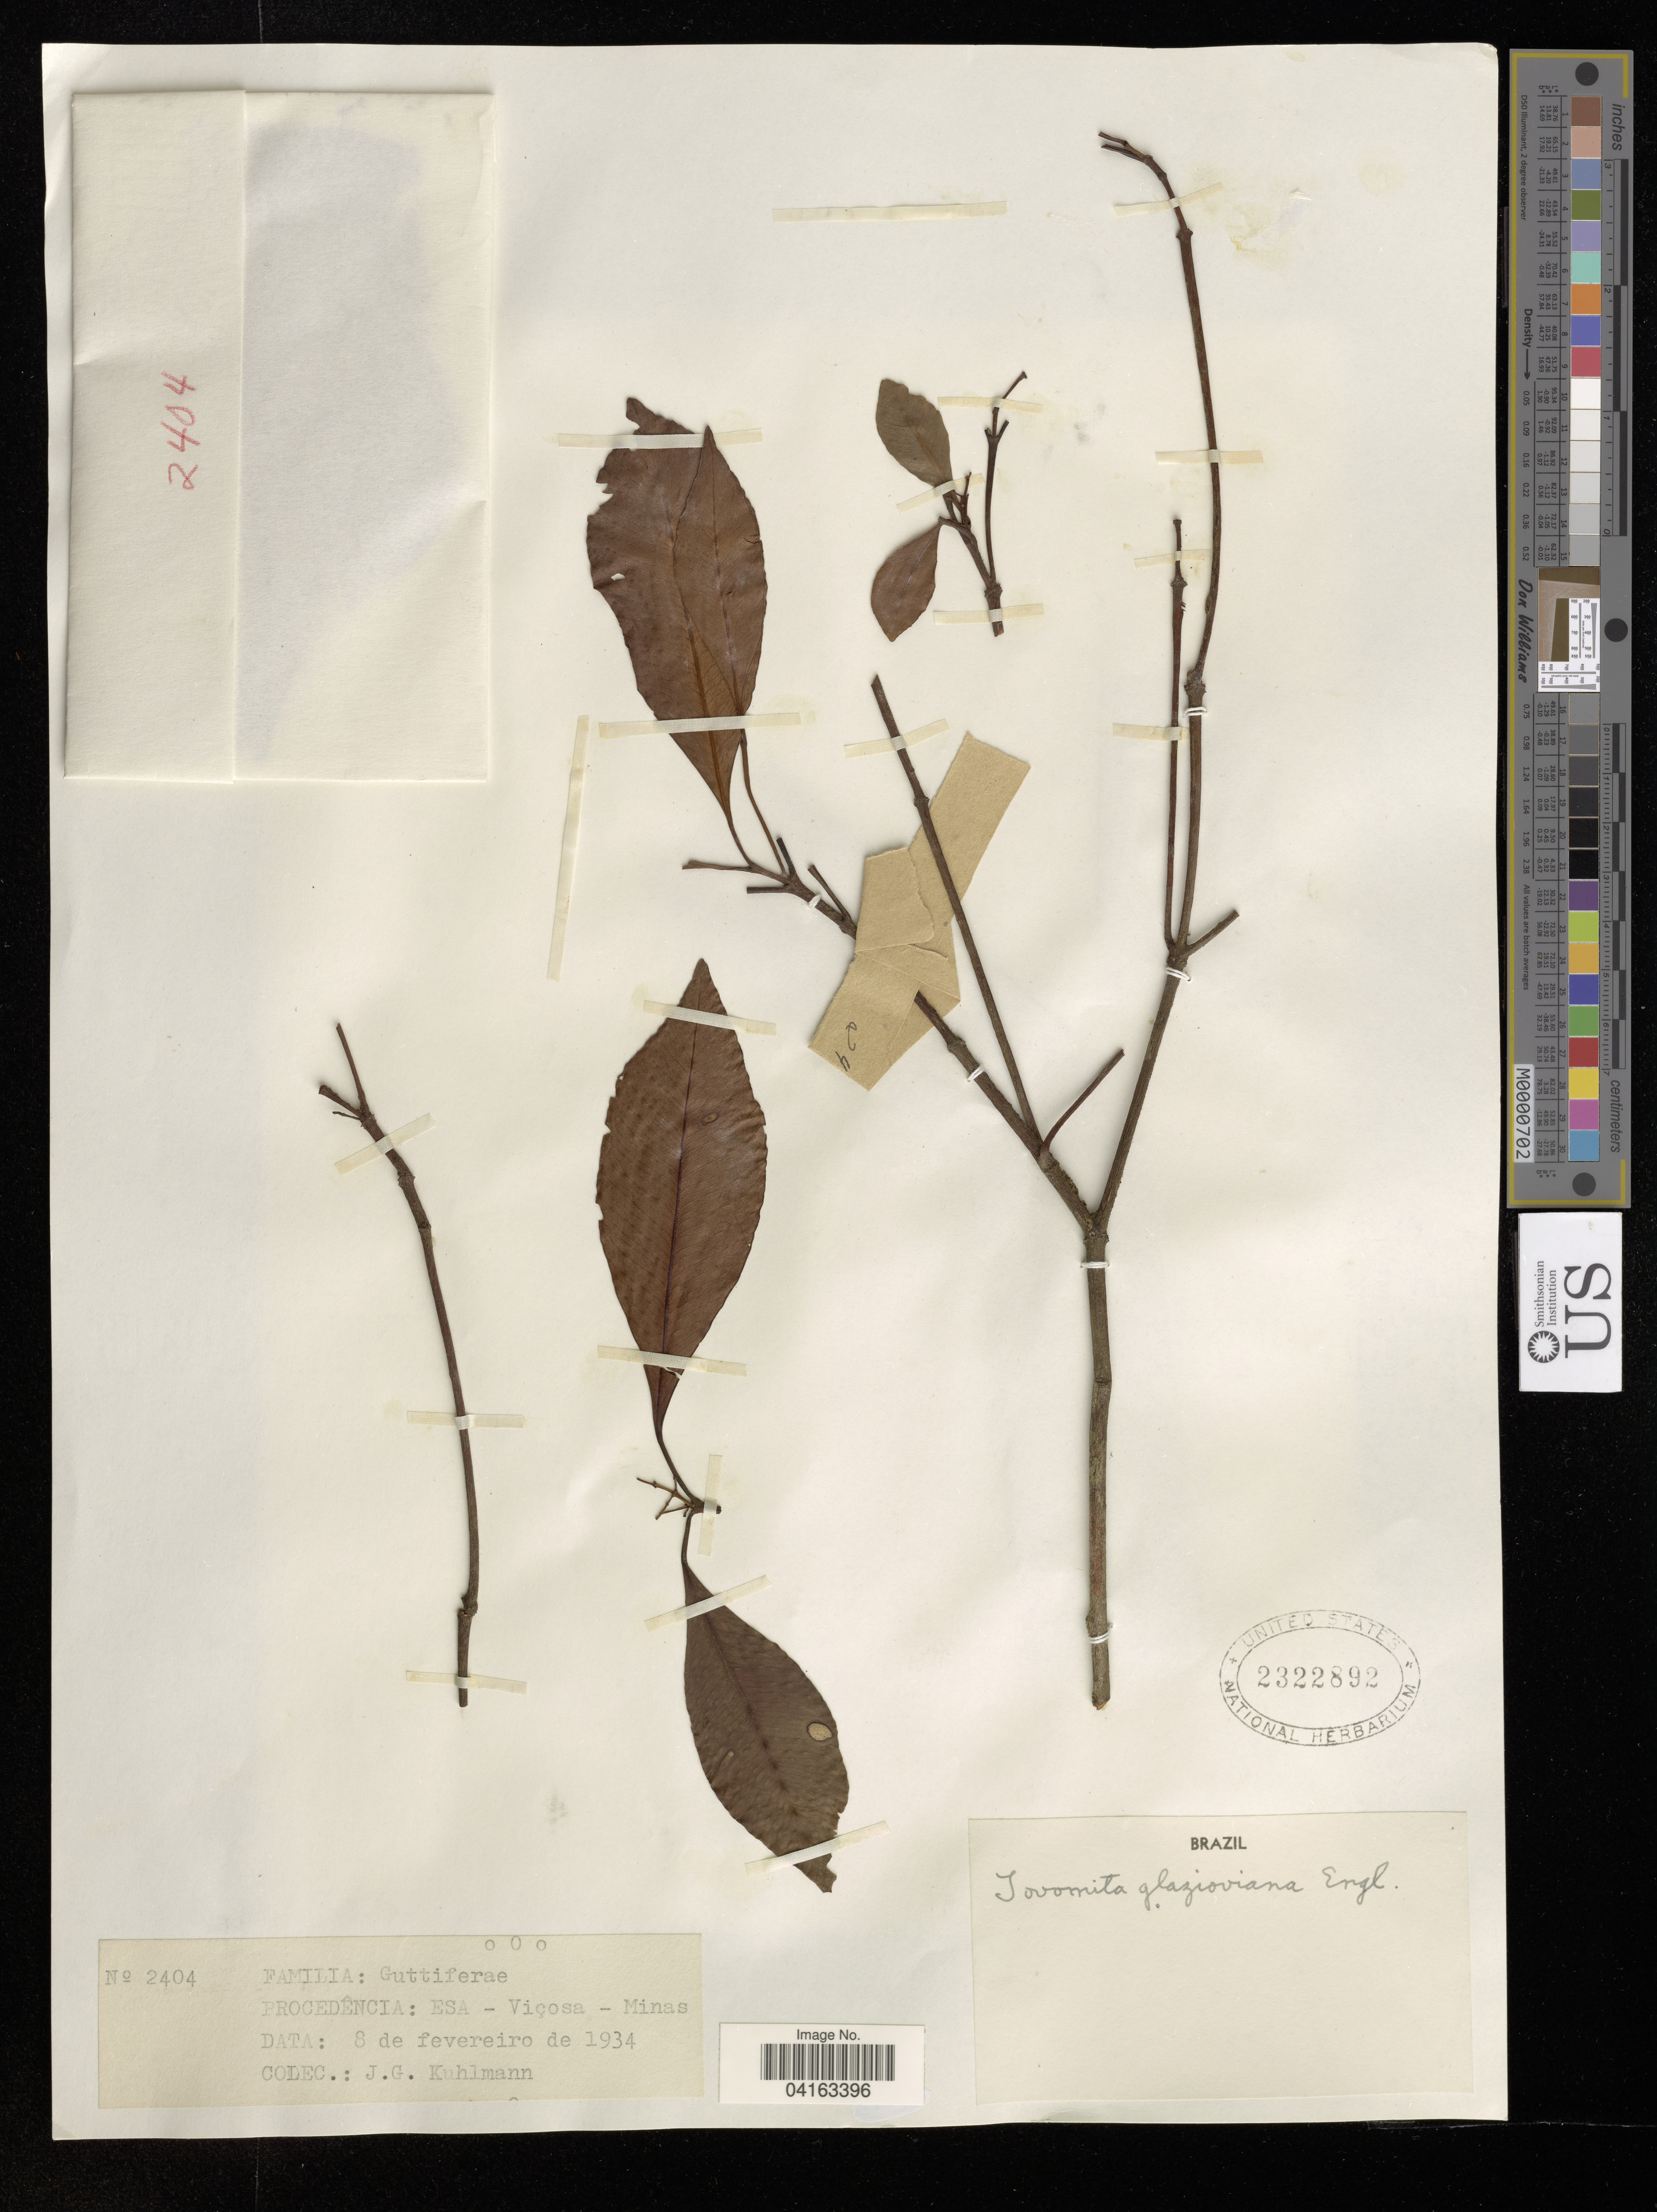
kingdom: Plantae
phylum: Tracheophyta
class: Magnoliopsida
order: Malpighiales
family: Clusiaceae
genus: Tovomita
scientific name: Tovomita glazioviana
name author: Engl.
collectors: J. Kuhlman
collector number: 2404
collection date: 1934-02-08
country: Brazil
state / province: Minas Gerais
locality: Procedência: Esa - Viçosa.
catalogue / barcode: US 2322892